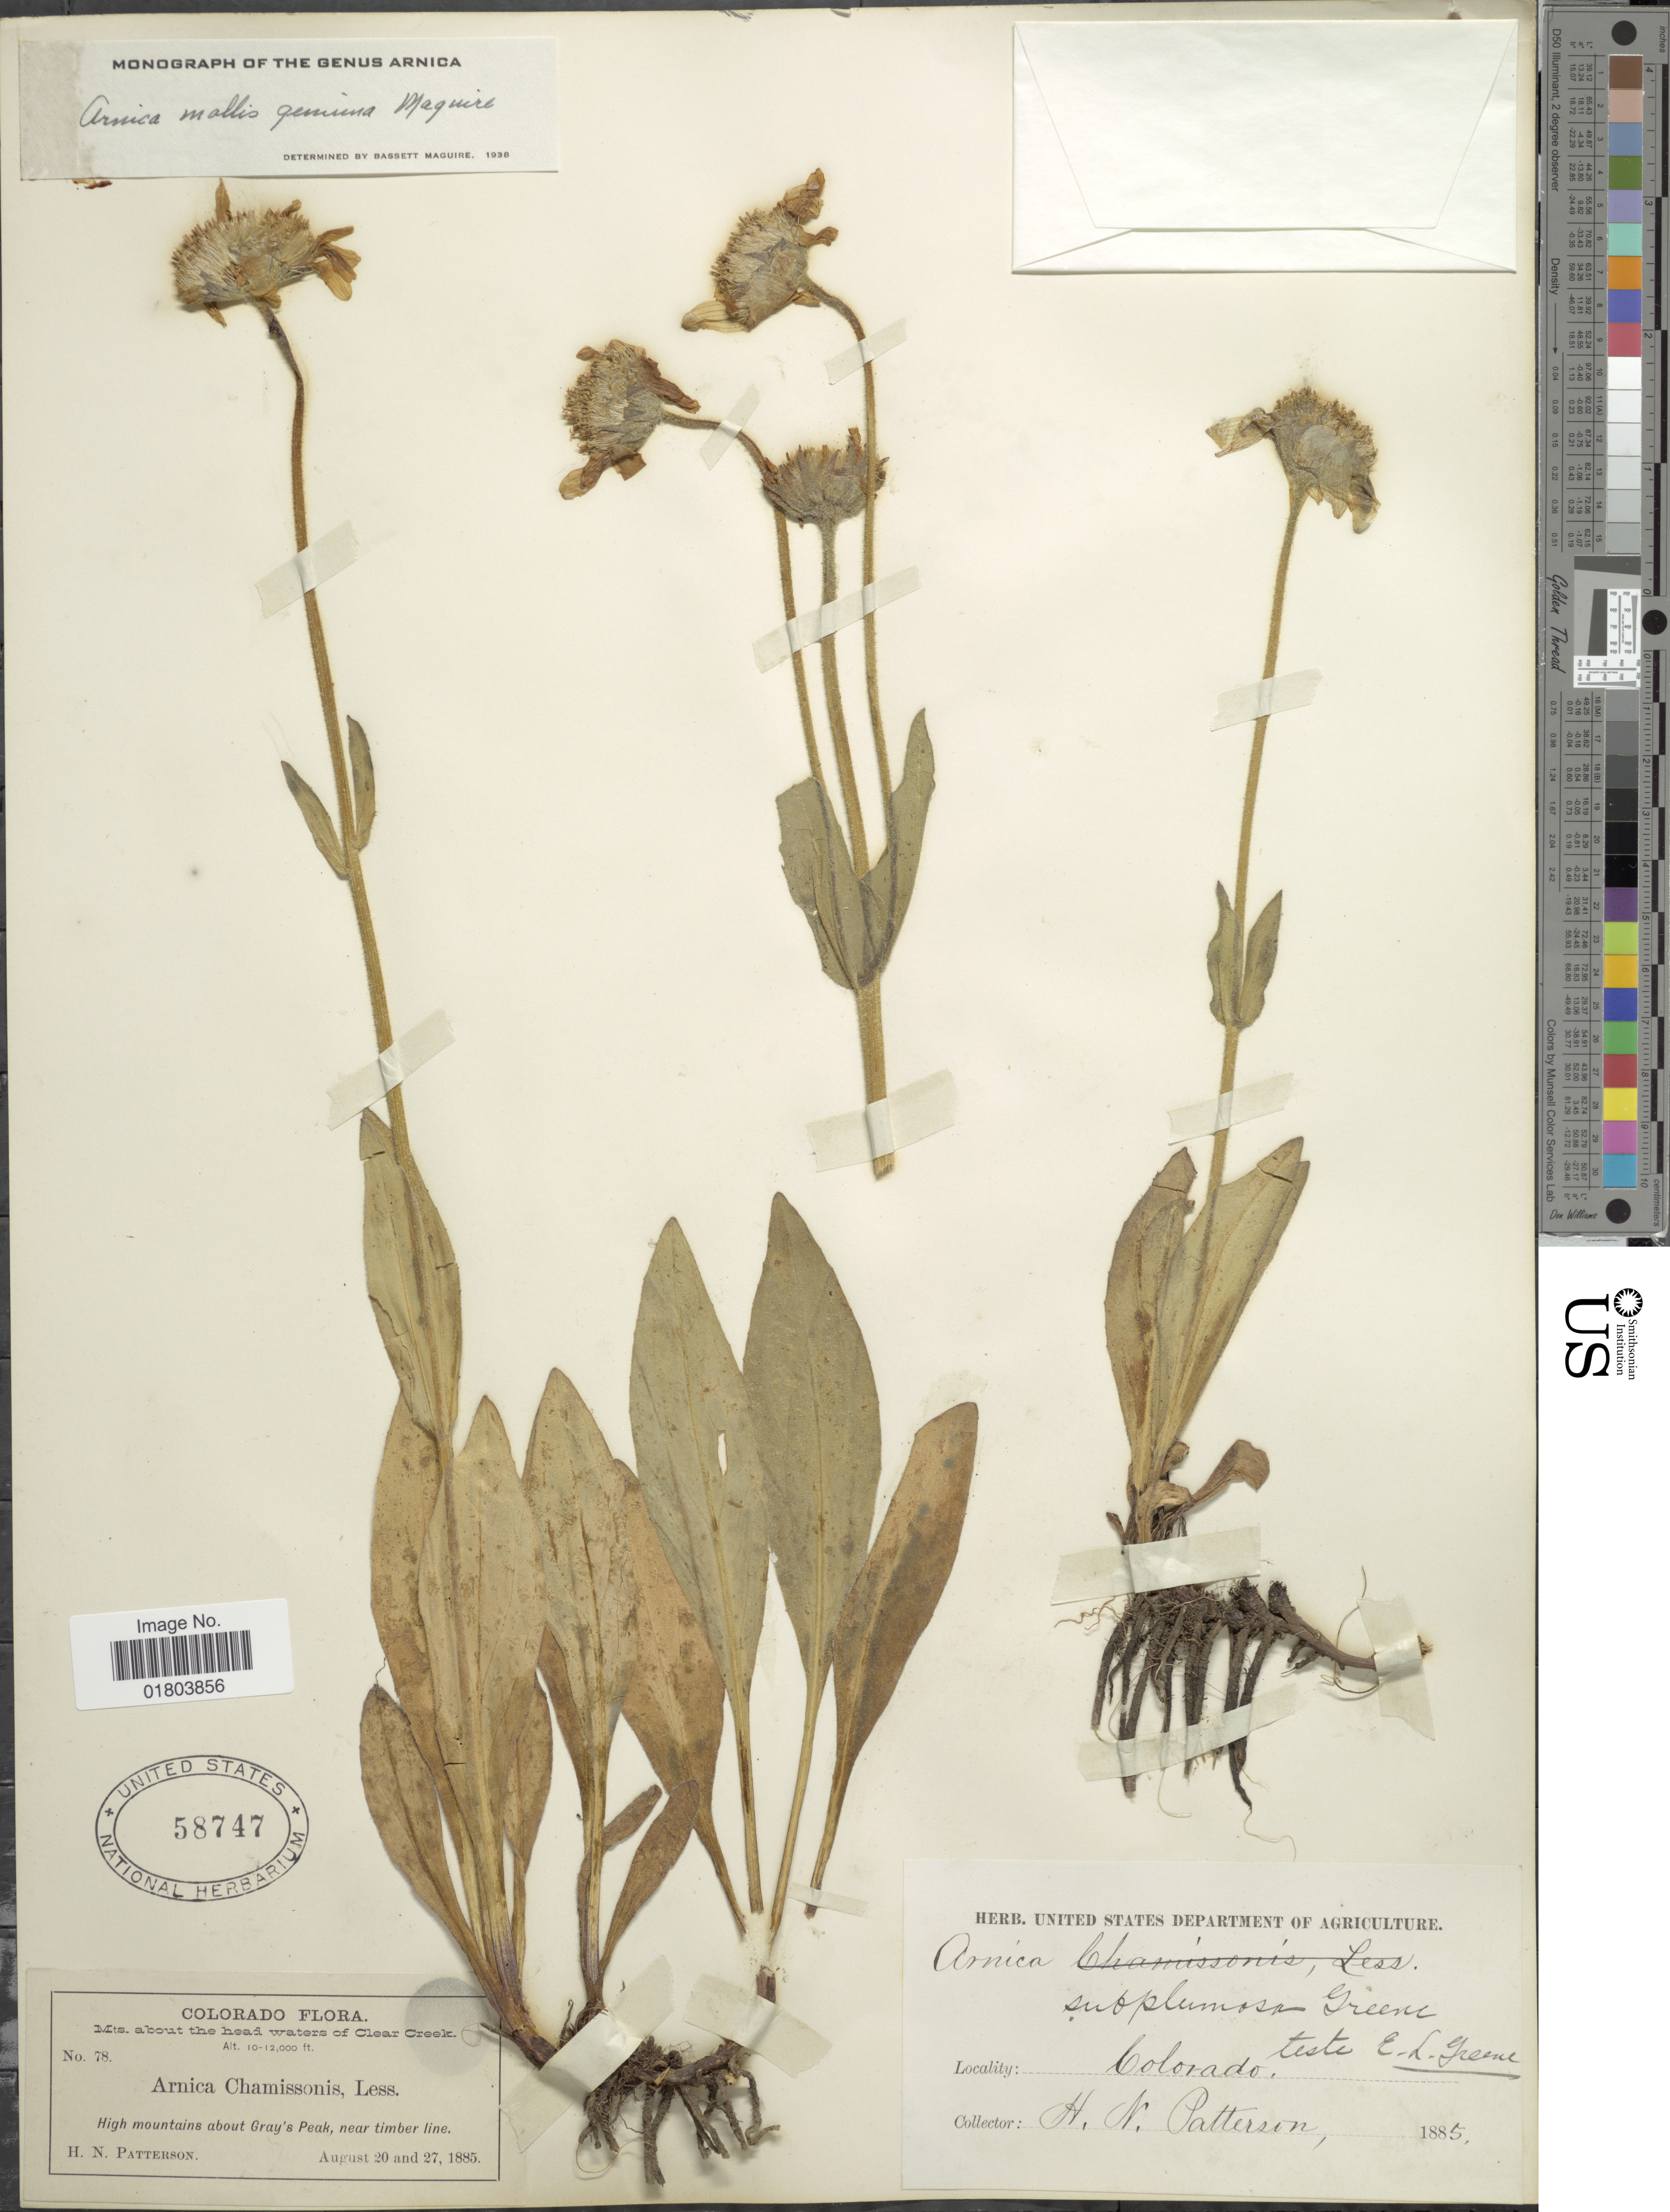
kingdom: Plantae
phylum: Tracheophyta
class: Magnoliopsida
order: Asterales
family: Asteraceae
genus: Arnica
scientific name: Arnica mollis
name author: Hook.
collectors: H. N. Patterson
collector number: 78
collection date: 1885-08-20/1885-08-27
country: United States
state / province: Colorado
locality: Mts about the hedwaters of Clear Creek, High mountains about Gray's Peak, near timber line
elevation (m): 3048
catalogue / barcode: US 58747